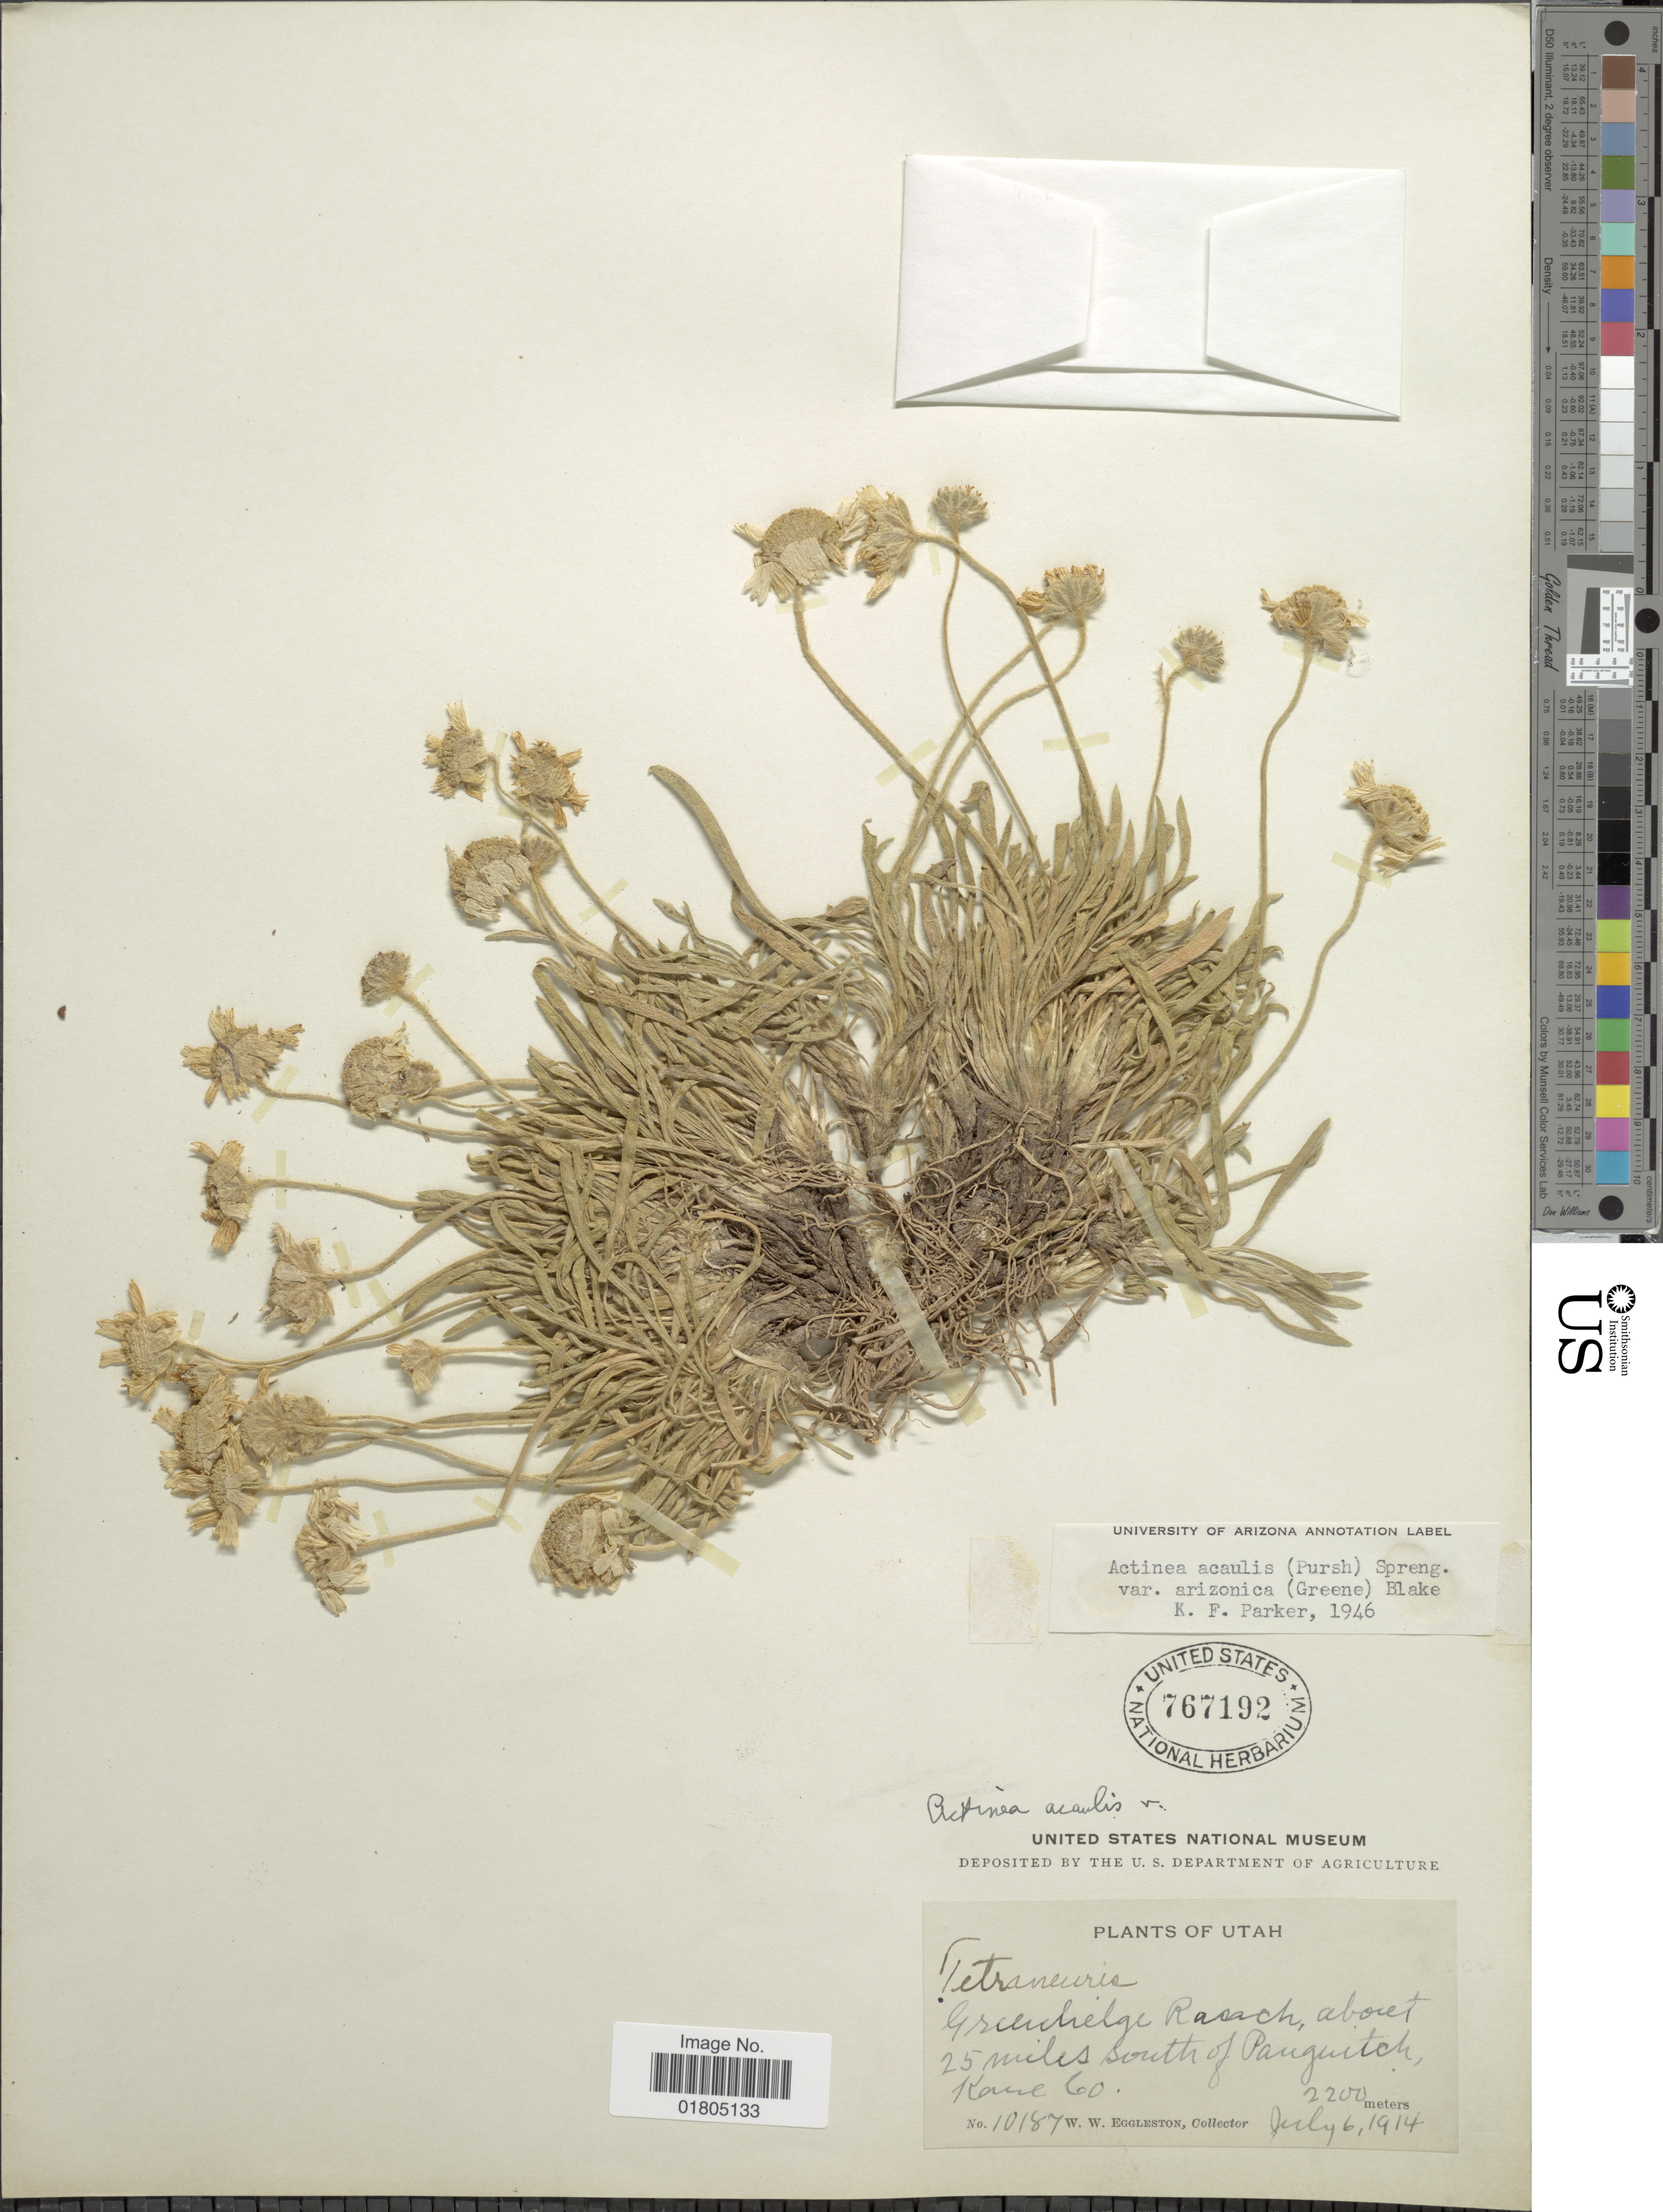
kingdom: Plantae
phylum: Tracheophyta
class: Magnoliopsida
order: Asterales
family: Asteraceae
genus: Actinea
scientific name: Actinea acaulis var. arizonica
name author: (Greene) S.F. Blake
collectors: W. W. Eggleston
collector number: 10187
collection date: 1914-07-06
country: United States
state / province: Utah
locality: Greenhelge Ranch, about 25 miles south of Panguitch, Kane Co.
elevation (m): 2200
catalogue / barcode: US 767192